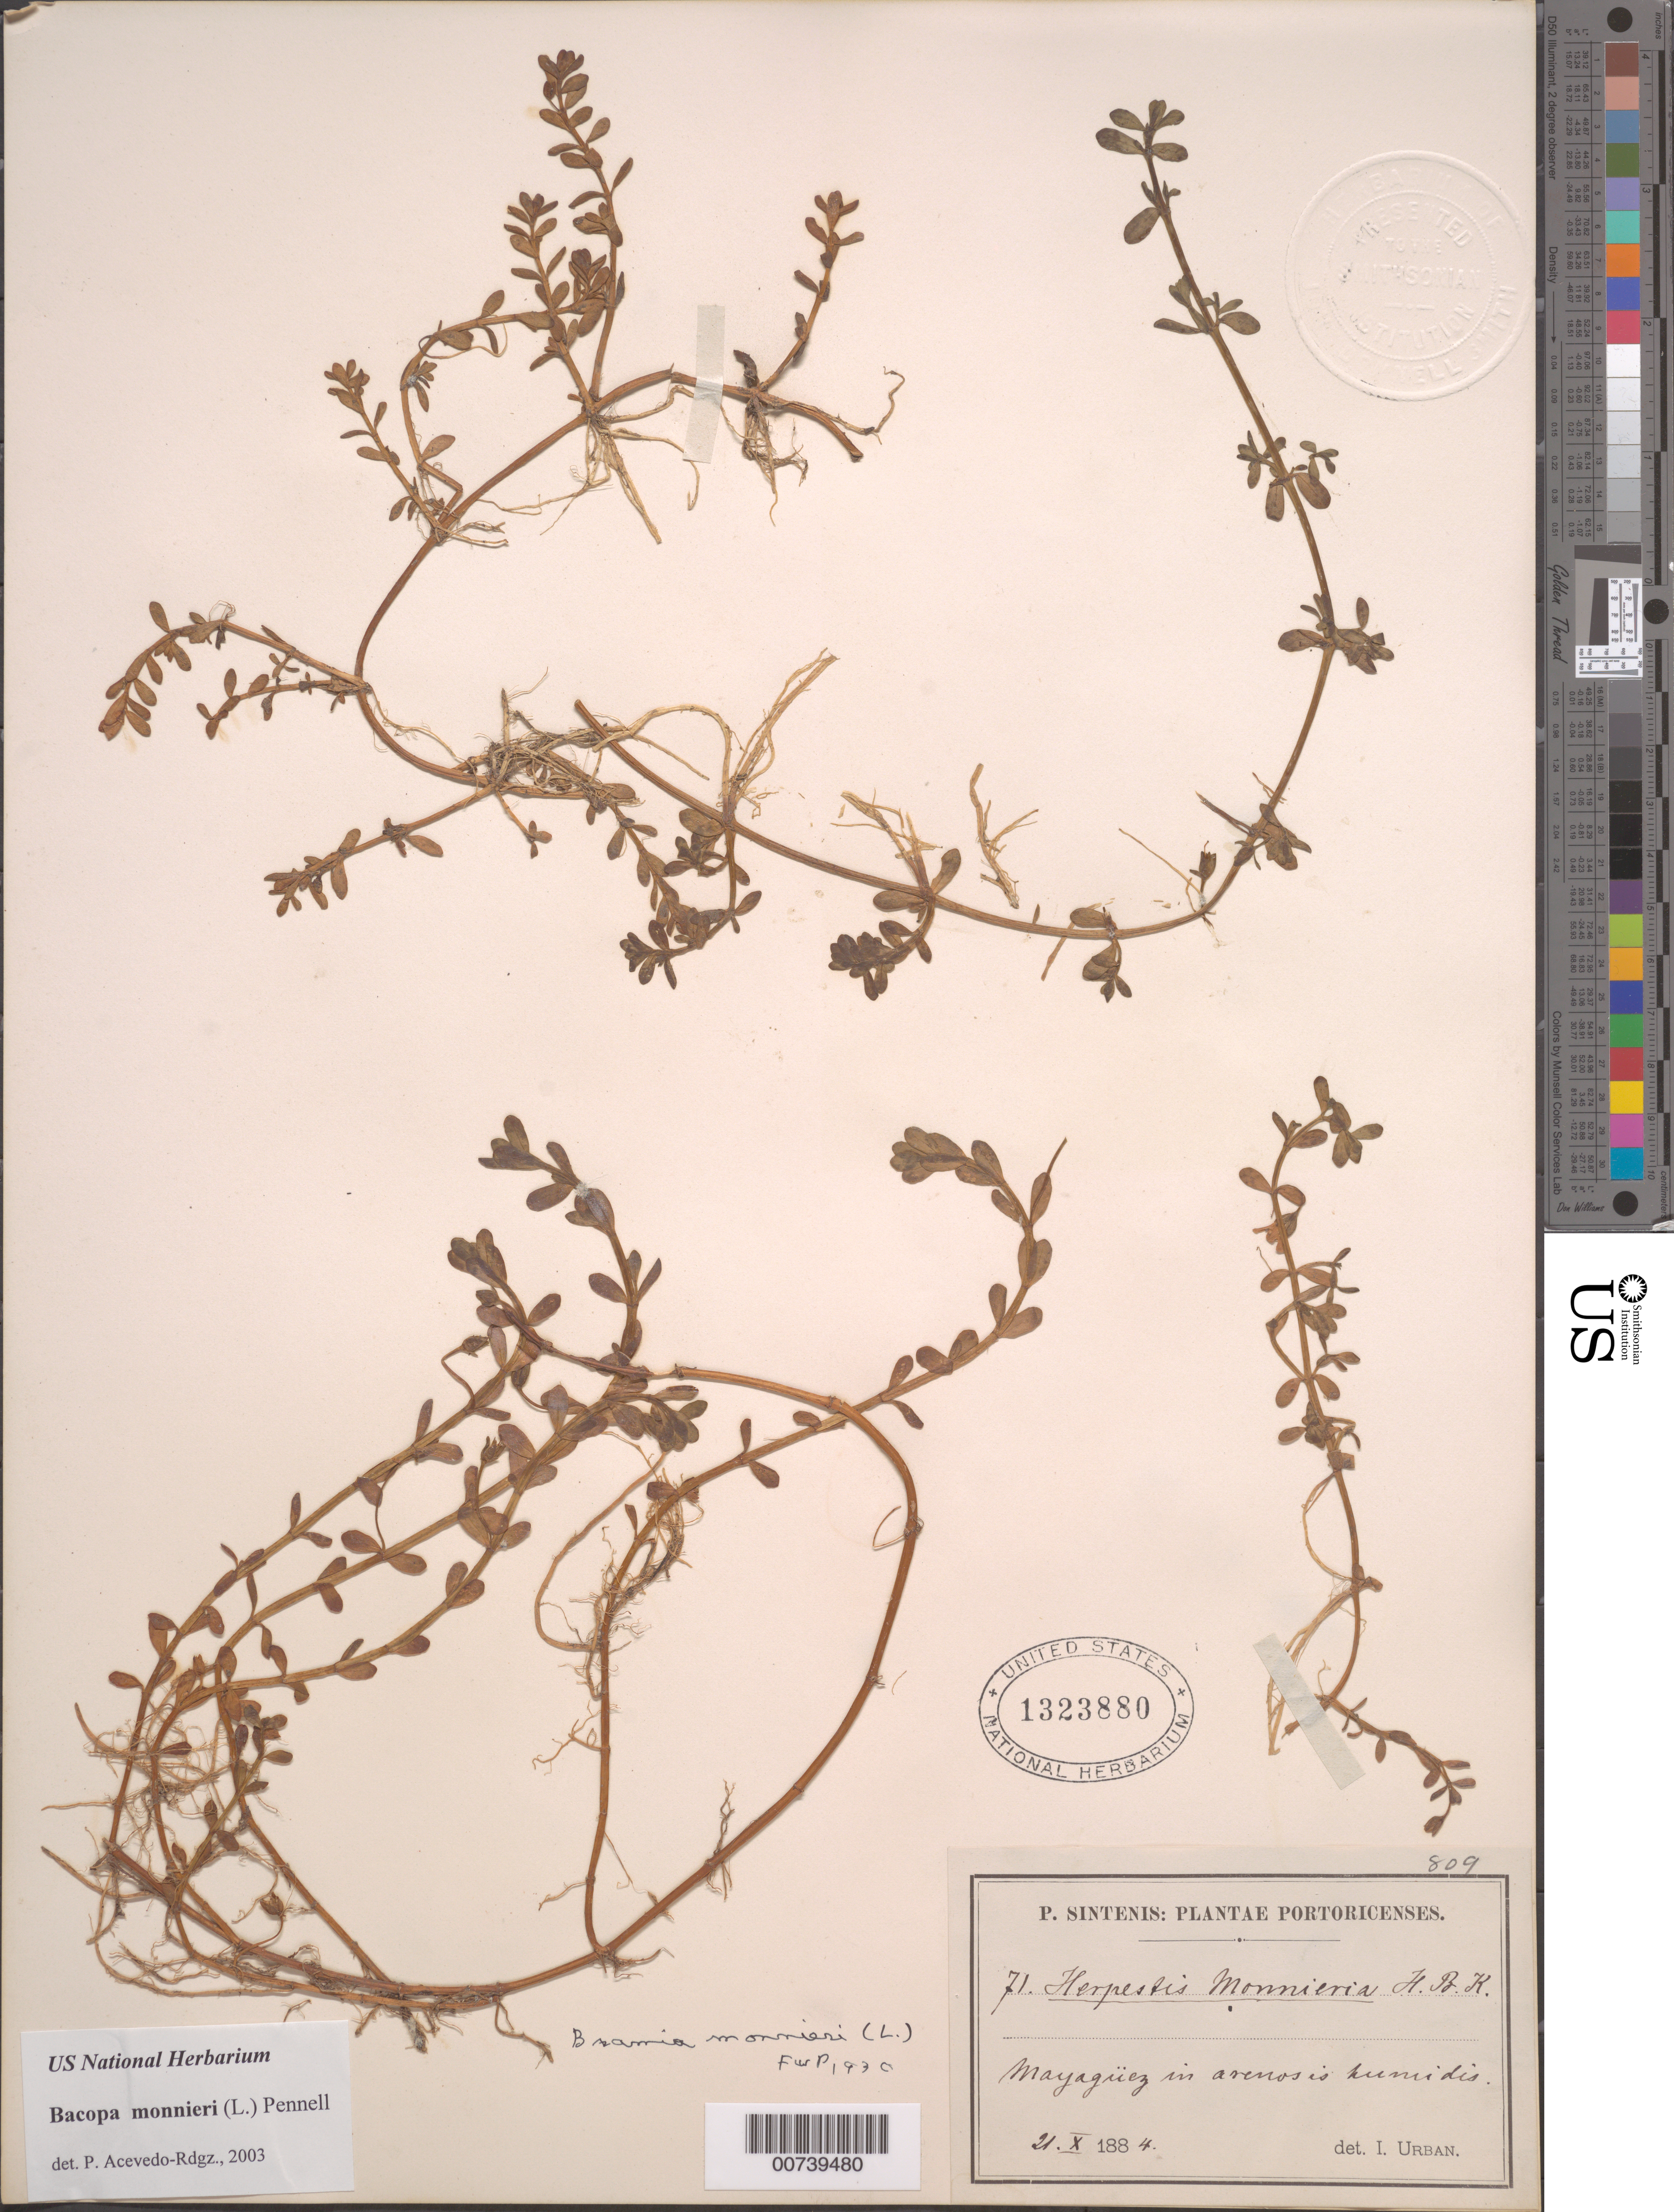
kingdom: Plantae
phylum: Tracheophyta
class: Magnoliopsida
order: Lamiales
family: Plantaginaceae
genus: Bacopa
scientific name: Bacopa monnieri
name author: (L.) Wettst.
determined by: Acevedo-Rodríguez, P., (BOT), Smithsonian Institution - National Museum of Natural History (UNITED STATES)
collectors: P. Sintenis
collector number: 71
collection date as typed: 21 Oct 1884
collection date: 1884-10-21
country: Puerto Rico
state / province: Mayagüez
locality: Mayaguez in arenasis humidis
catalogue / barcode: US 1323880